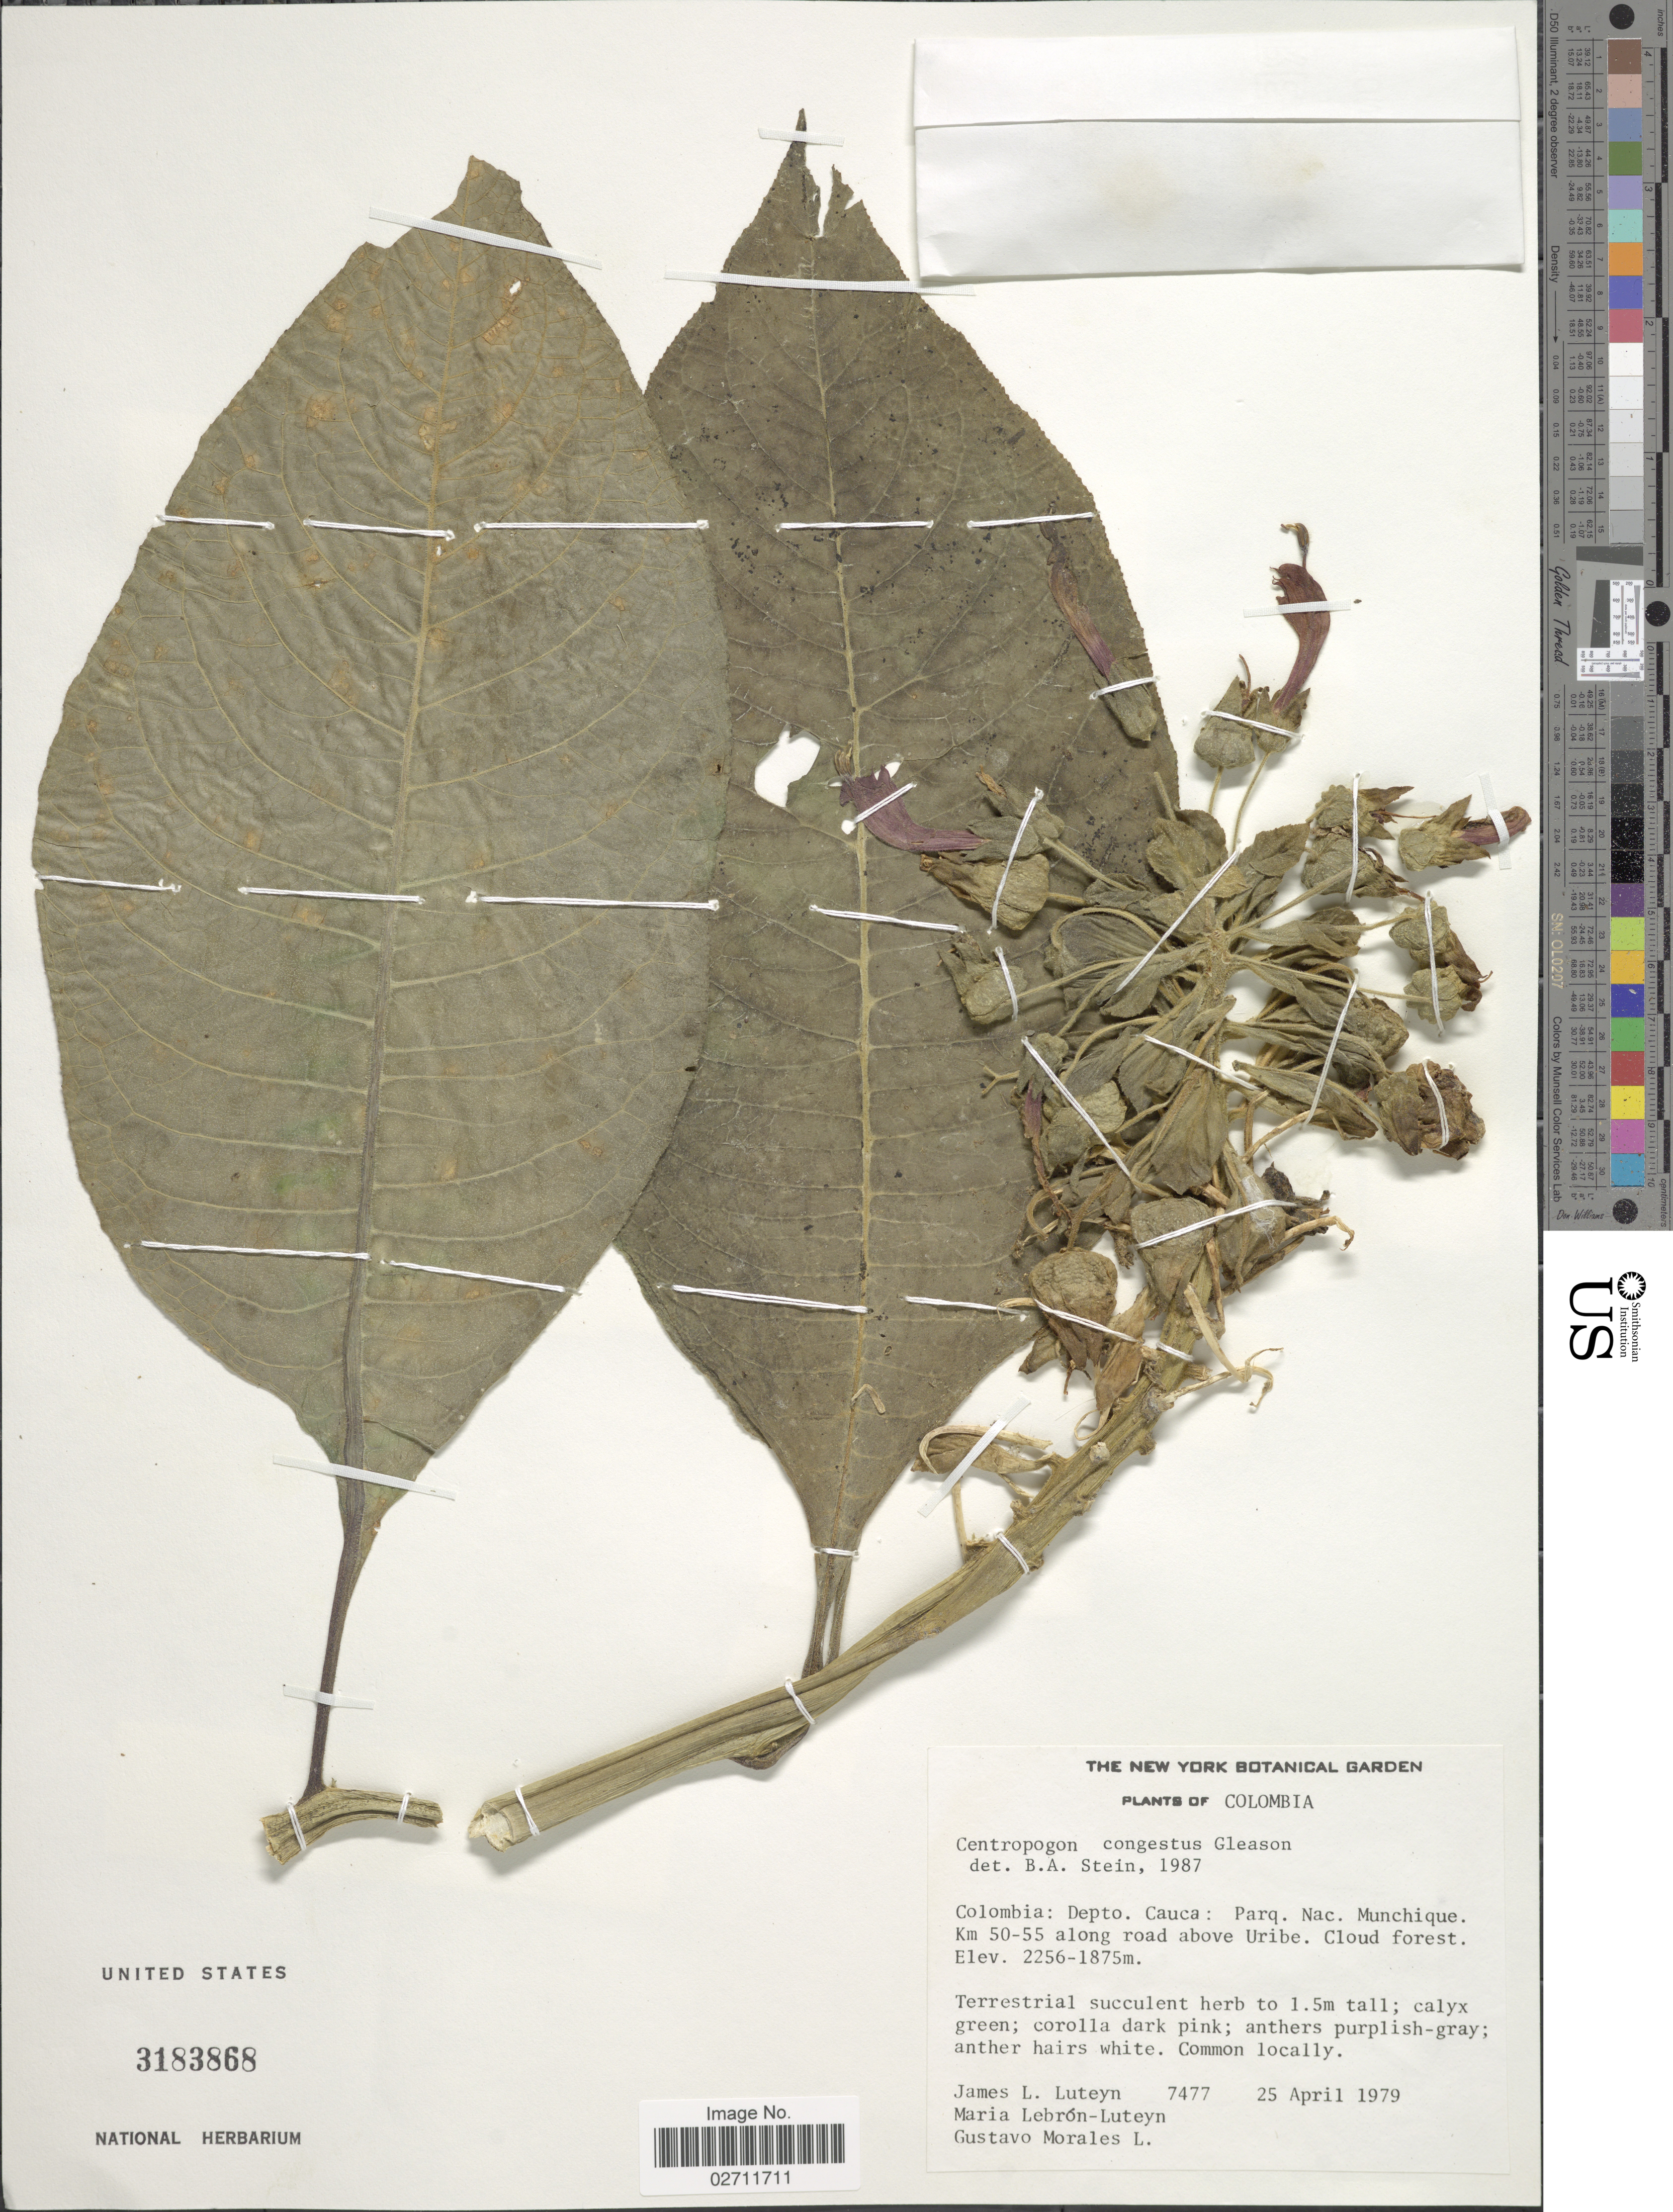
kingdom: Plantae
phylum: Tracheophyta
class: Magnoliopsida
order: Asterales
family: Campanulaceae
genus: Centropogon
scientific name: Centropogon congestus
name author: Gleason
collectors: J. L. Luteyn, M. L. Lebrón-Luteyn & G. Morales L.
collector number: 7477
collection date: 1979-04-25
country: Colombia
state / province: Cauca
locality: Parq. Nac. Munchique Km 50-55 along road above Uribe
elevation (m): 1875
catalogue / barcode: US 3183868